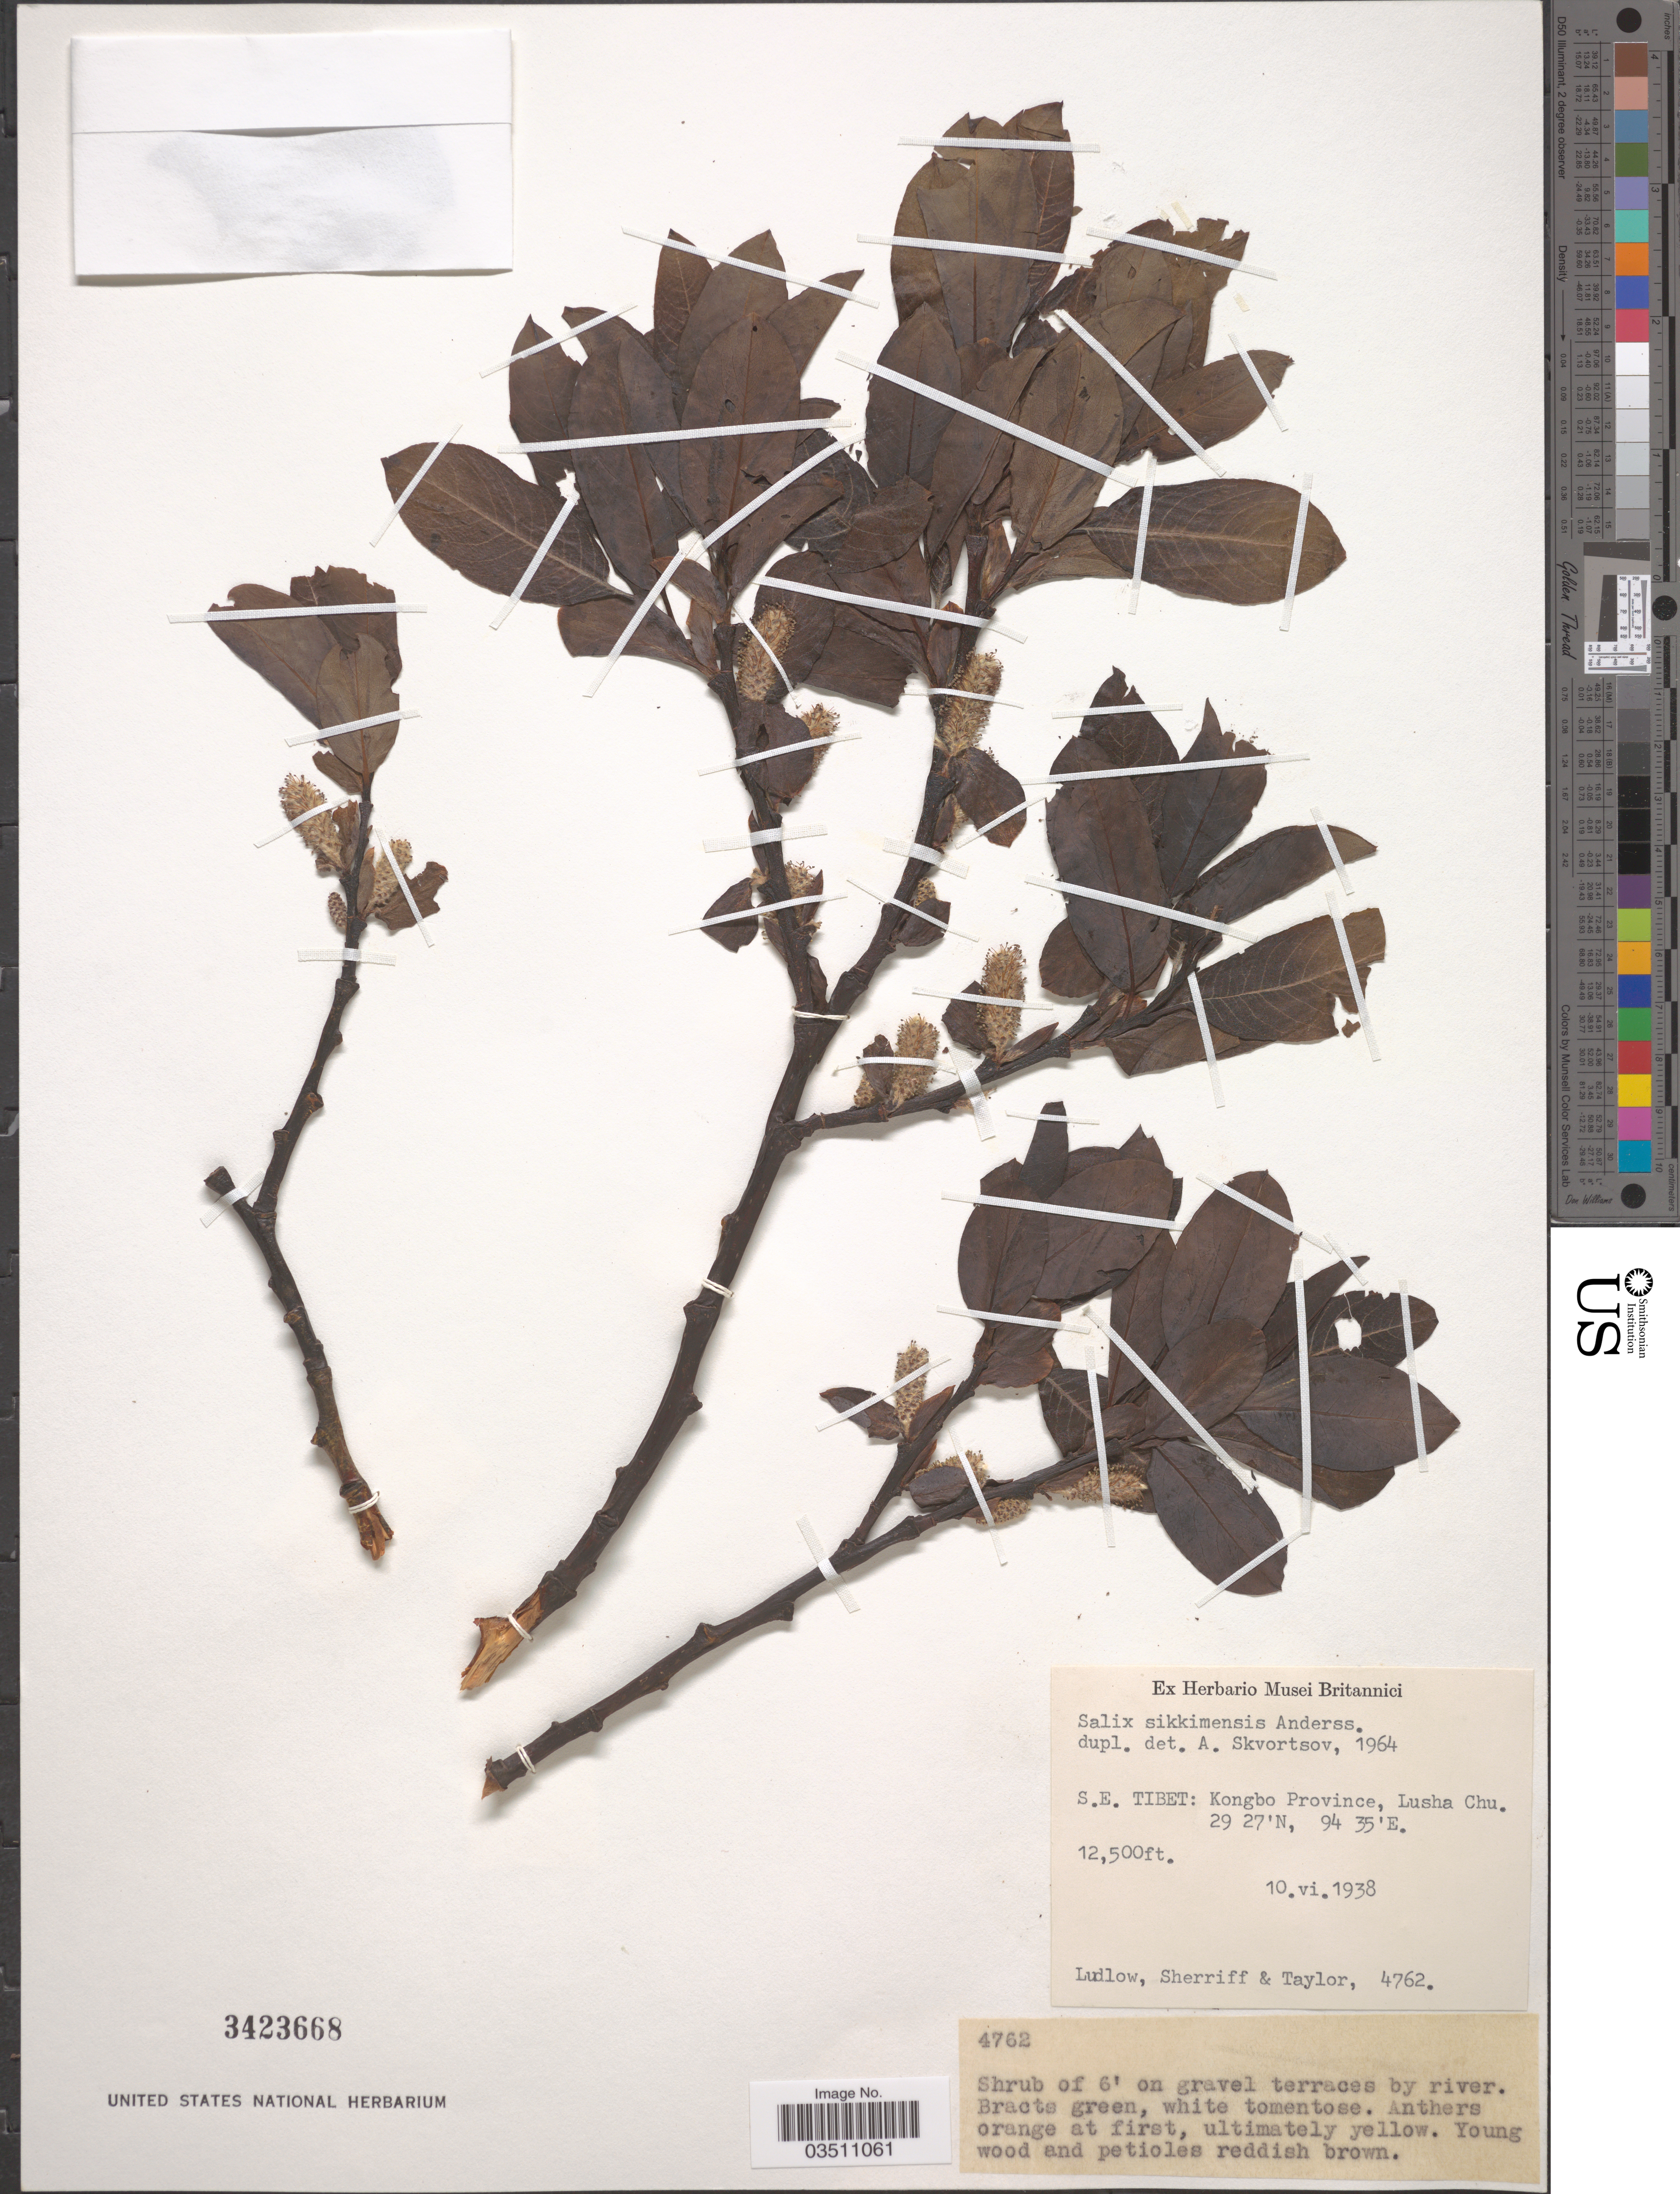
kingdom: Plantae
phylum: Tracheophyta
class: Magnoliopsida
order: Malpighiales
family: Salicaceae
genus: Salix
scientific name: Salix sikkimensis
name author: Andersson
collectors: -. Ludlow, Sherriff & -- Taylor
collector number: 4762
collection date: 1938-06-10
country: China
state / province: Xizang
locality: S.E. Tibet: Kongbo Province, Lusha Chu.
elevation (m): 3810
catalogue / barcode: US 3423668